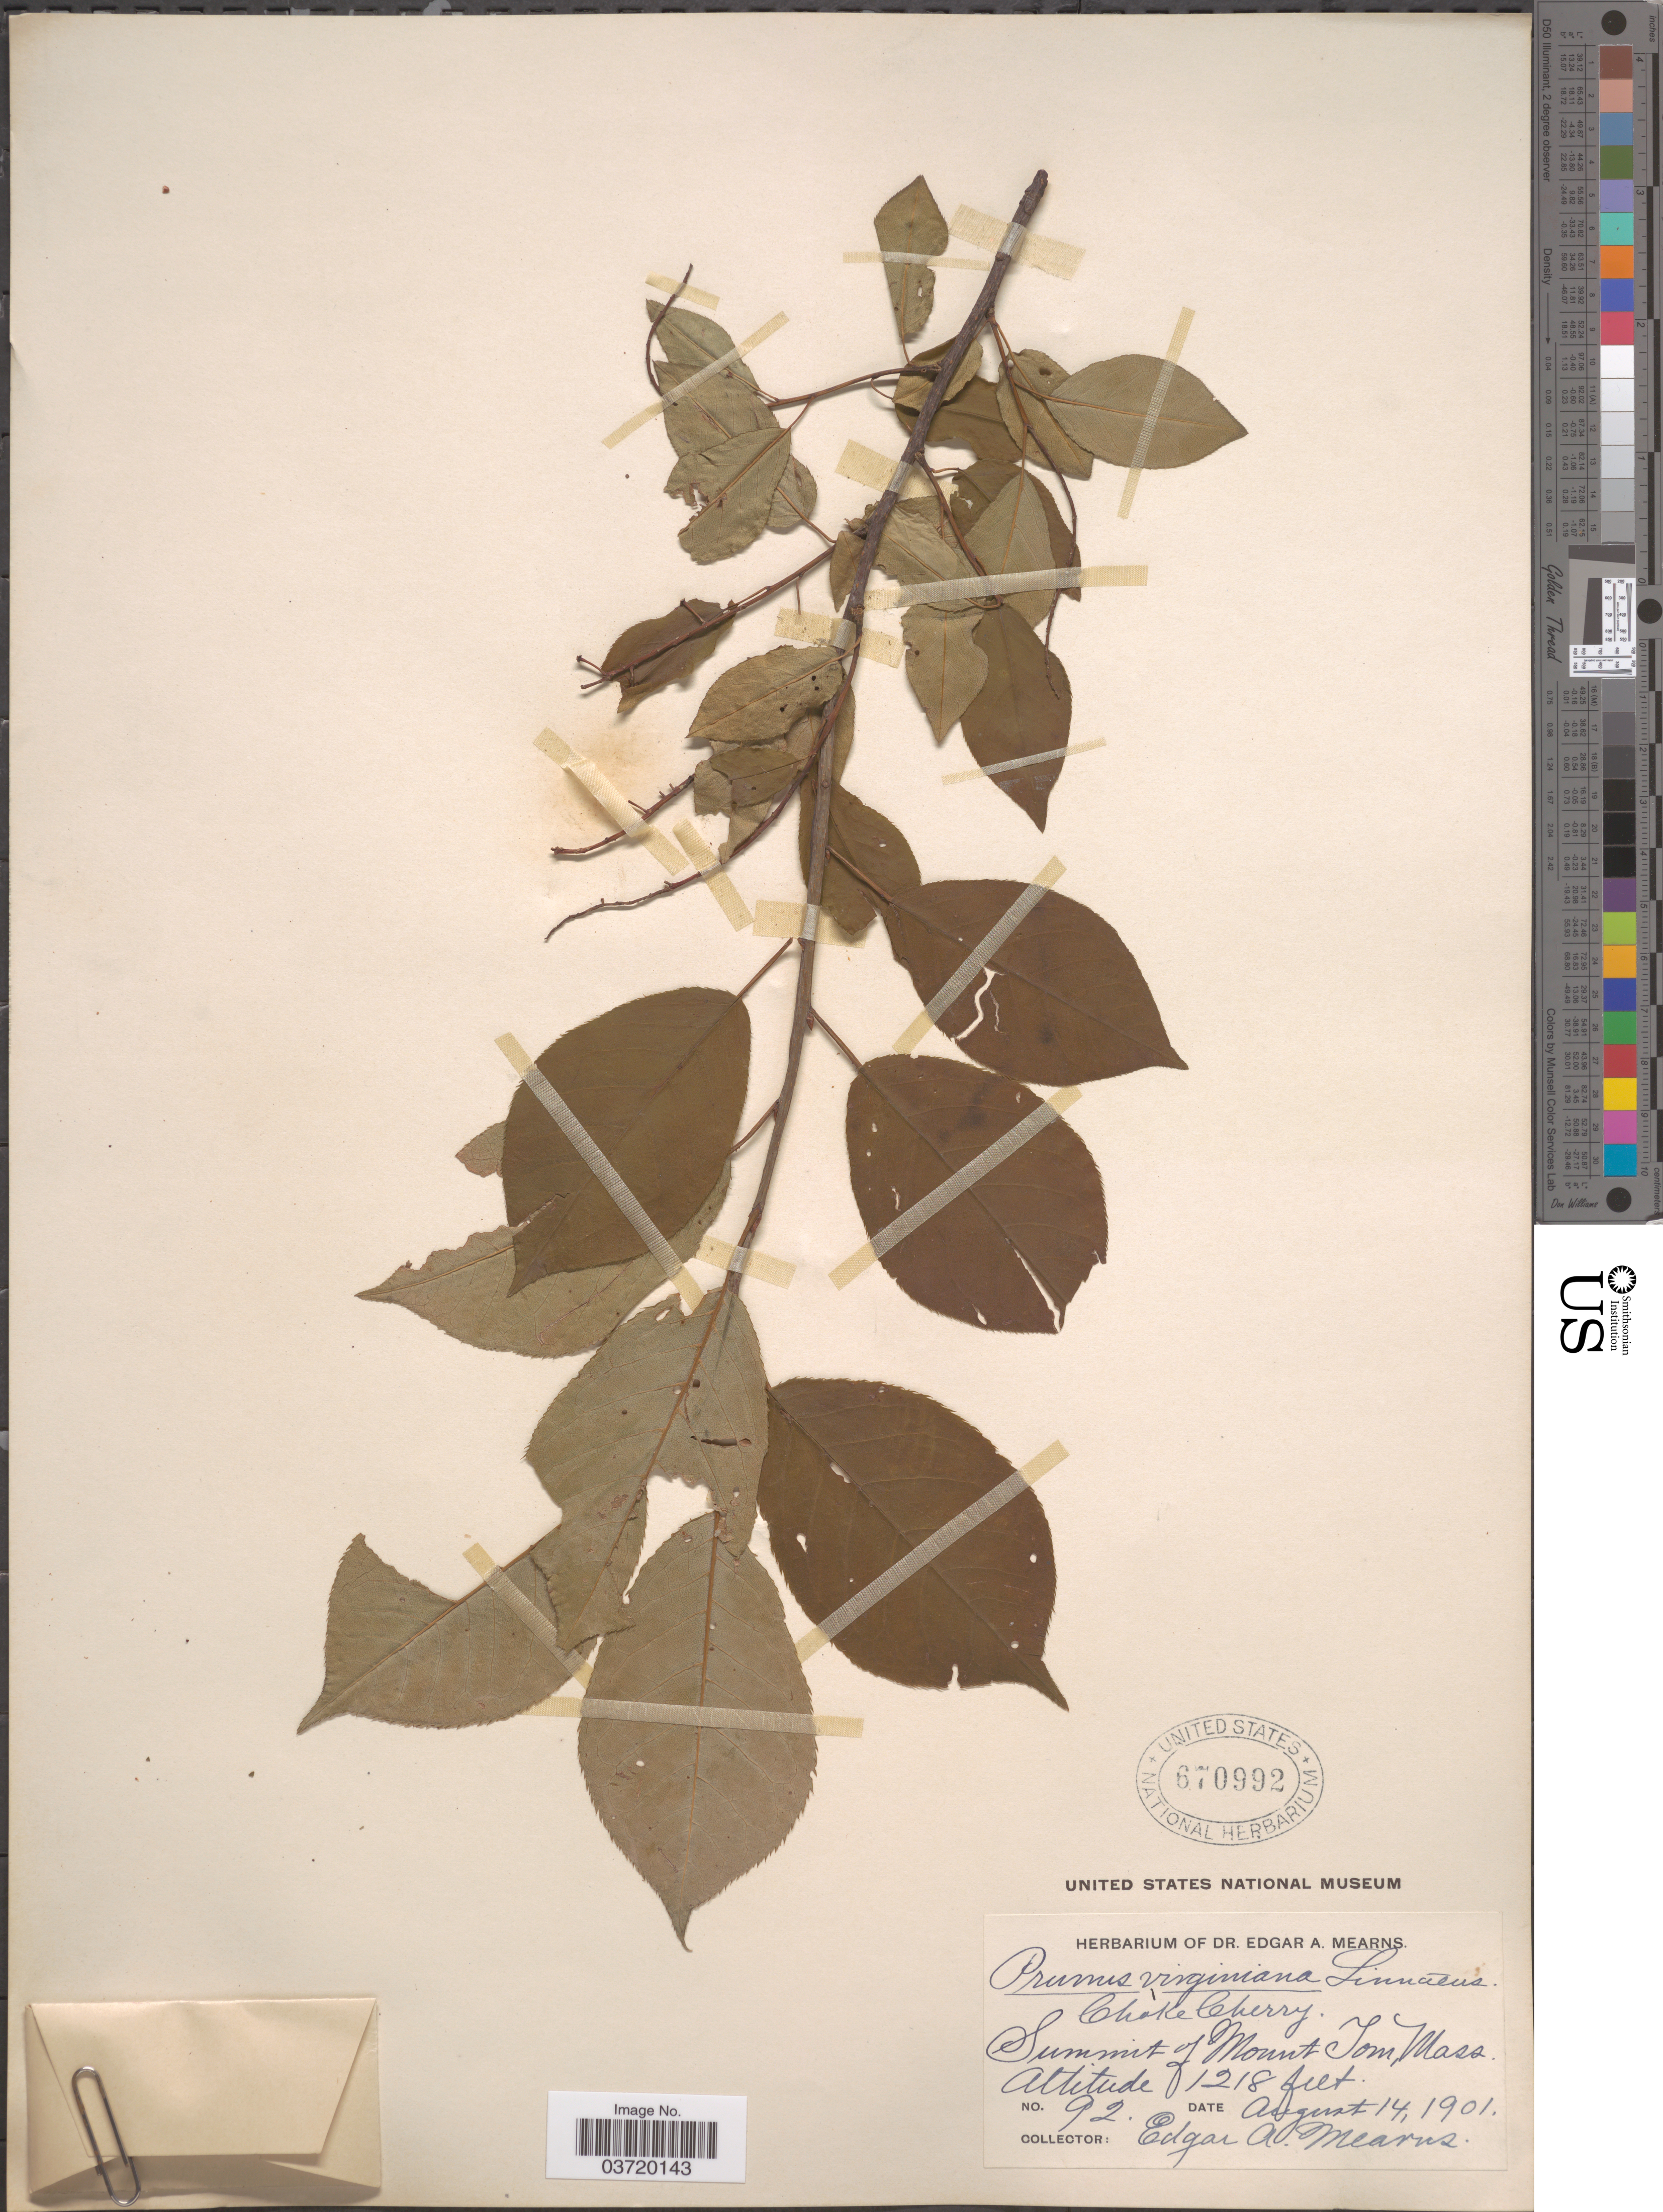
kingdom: Plantae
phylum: Tracheophyta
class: Magnoliopsida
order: Rosales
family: Rosaceae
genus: Prunus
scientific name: Prunus virginiana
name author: L.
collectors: E. A. Mearns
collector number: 92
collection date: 1901-08-14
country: United States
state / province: Massachusetts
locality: Summit of Mount Tom.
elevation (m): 371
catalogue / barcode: US 670992